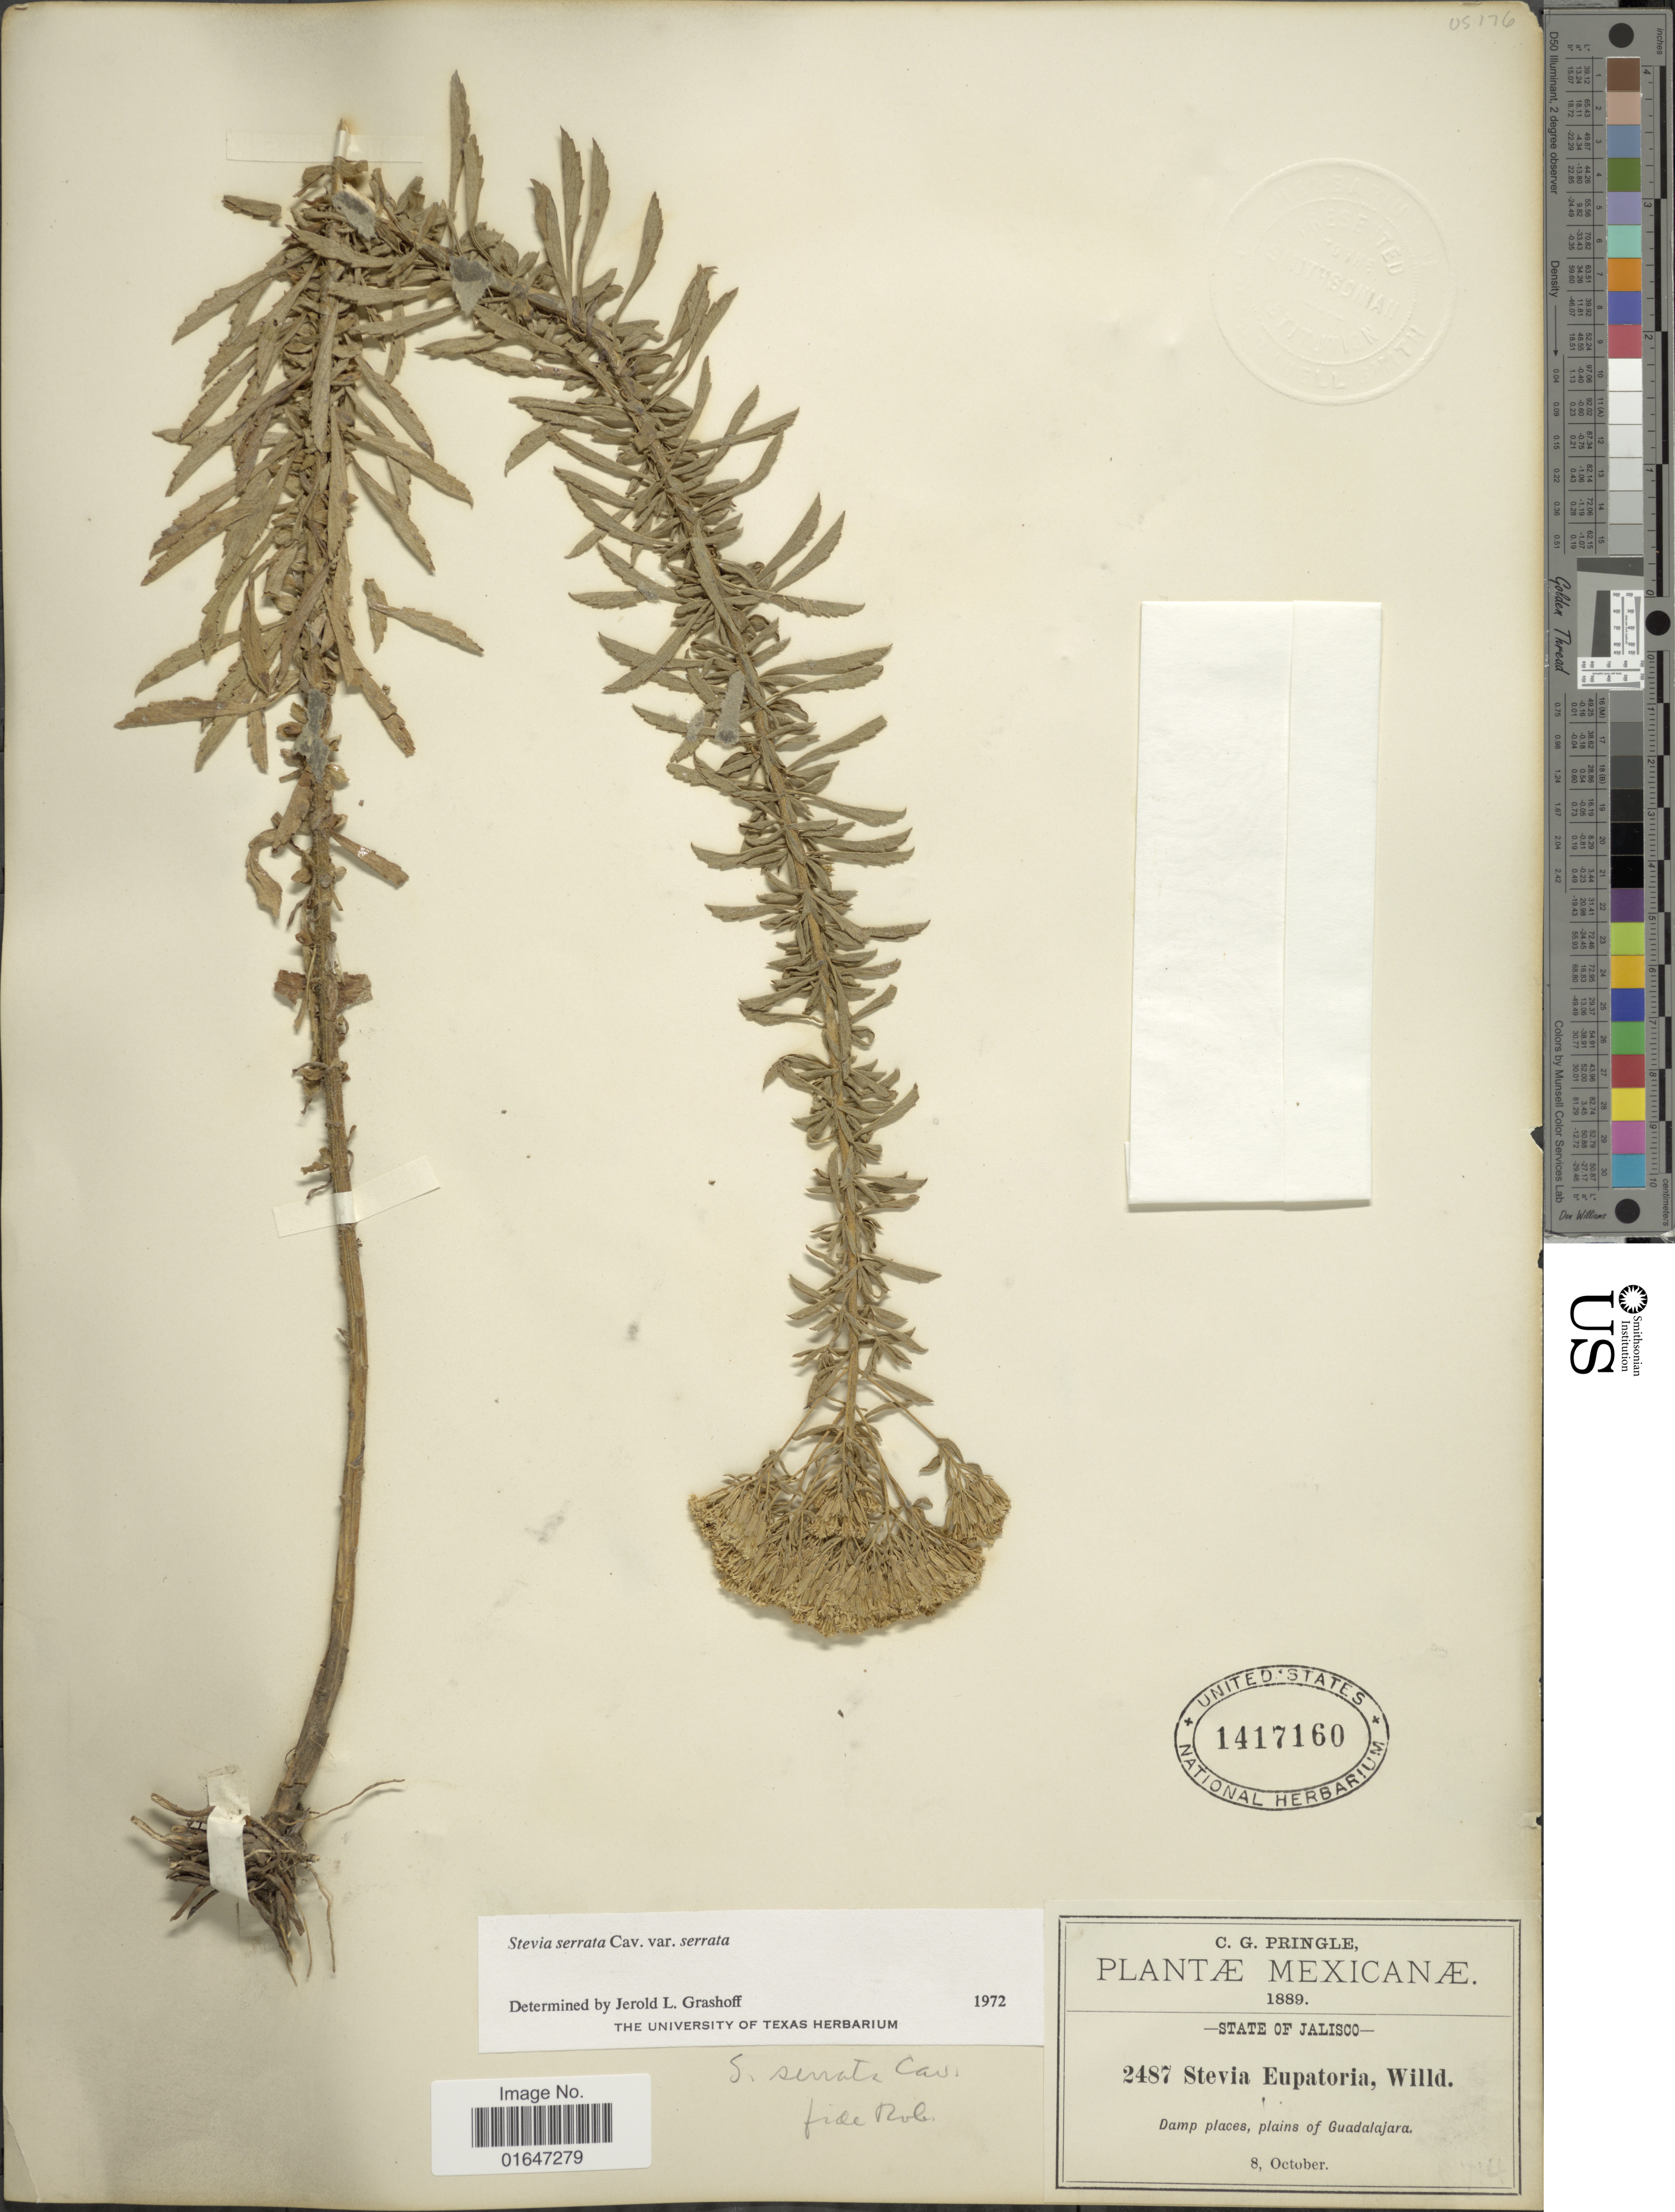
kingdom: Plantae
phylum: Tracheophyta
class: Magnoliopsida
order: Asterales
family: Asteraceae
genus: Stevia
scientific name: Stevia serrata var. serrata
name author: Cav.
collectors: C. G. Pringle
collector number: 2487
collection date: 1889-10-08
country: Mexico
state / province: Jalisco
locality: State of Jalisco, Damp places, plains of Guadalajara.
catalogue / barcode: US 1417160